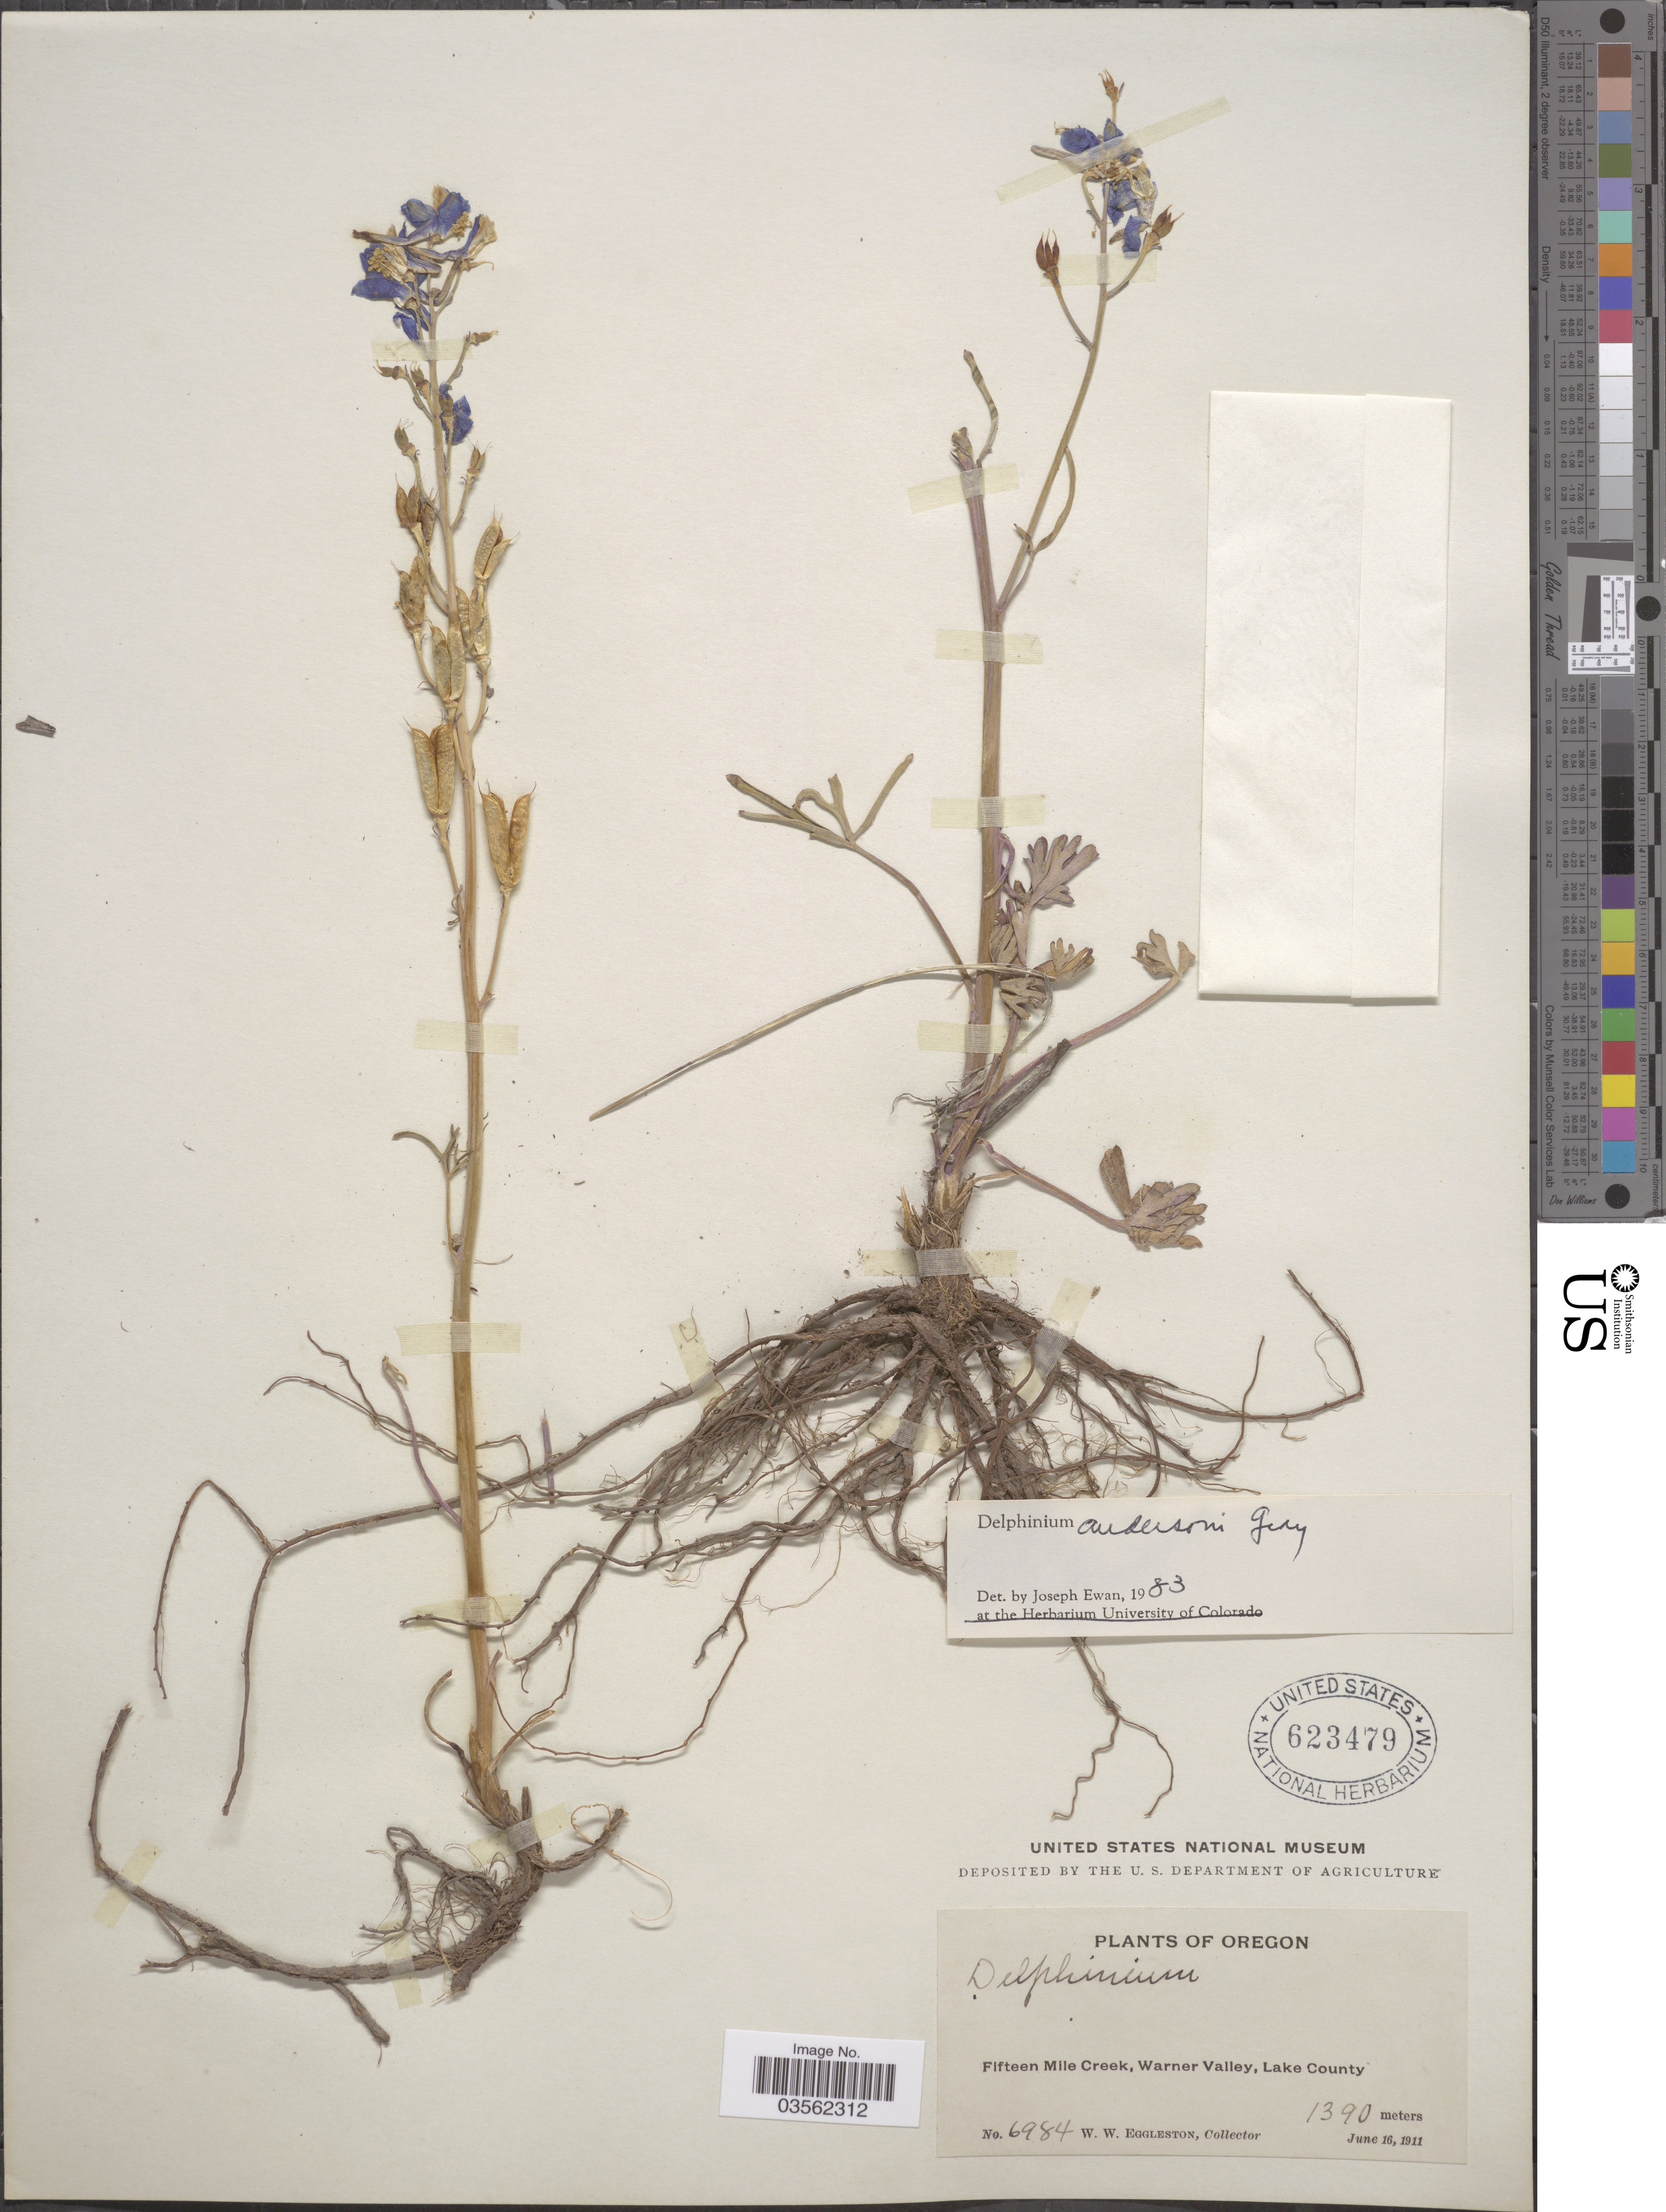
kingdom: Plantae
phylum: Tracheophyta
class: Magnoliopsida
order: Ranunculales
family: Ranunculaceae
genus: Delphinium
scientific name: Delphinium andersonii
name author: A. Gray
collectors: W. W. Eggleston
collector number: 6984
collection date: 1911-06-16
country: United States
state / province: Oregon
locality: Fifteen Mile Creek, Warner Valley, Lake County.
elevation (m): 1390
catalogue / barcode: US 623479